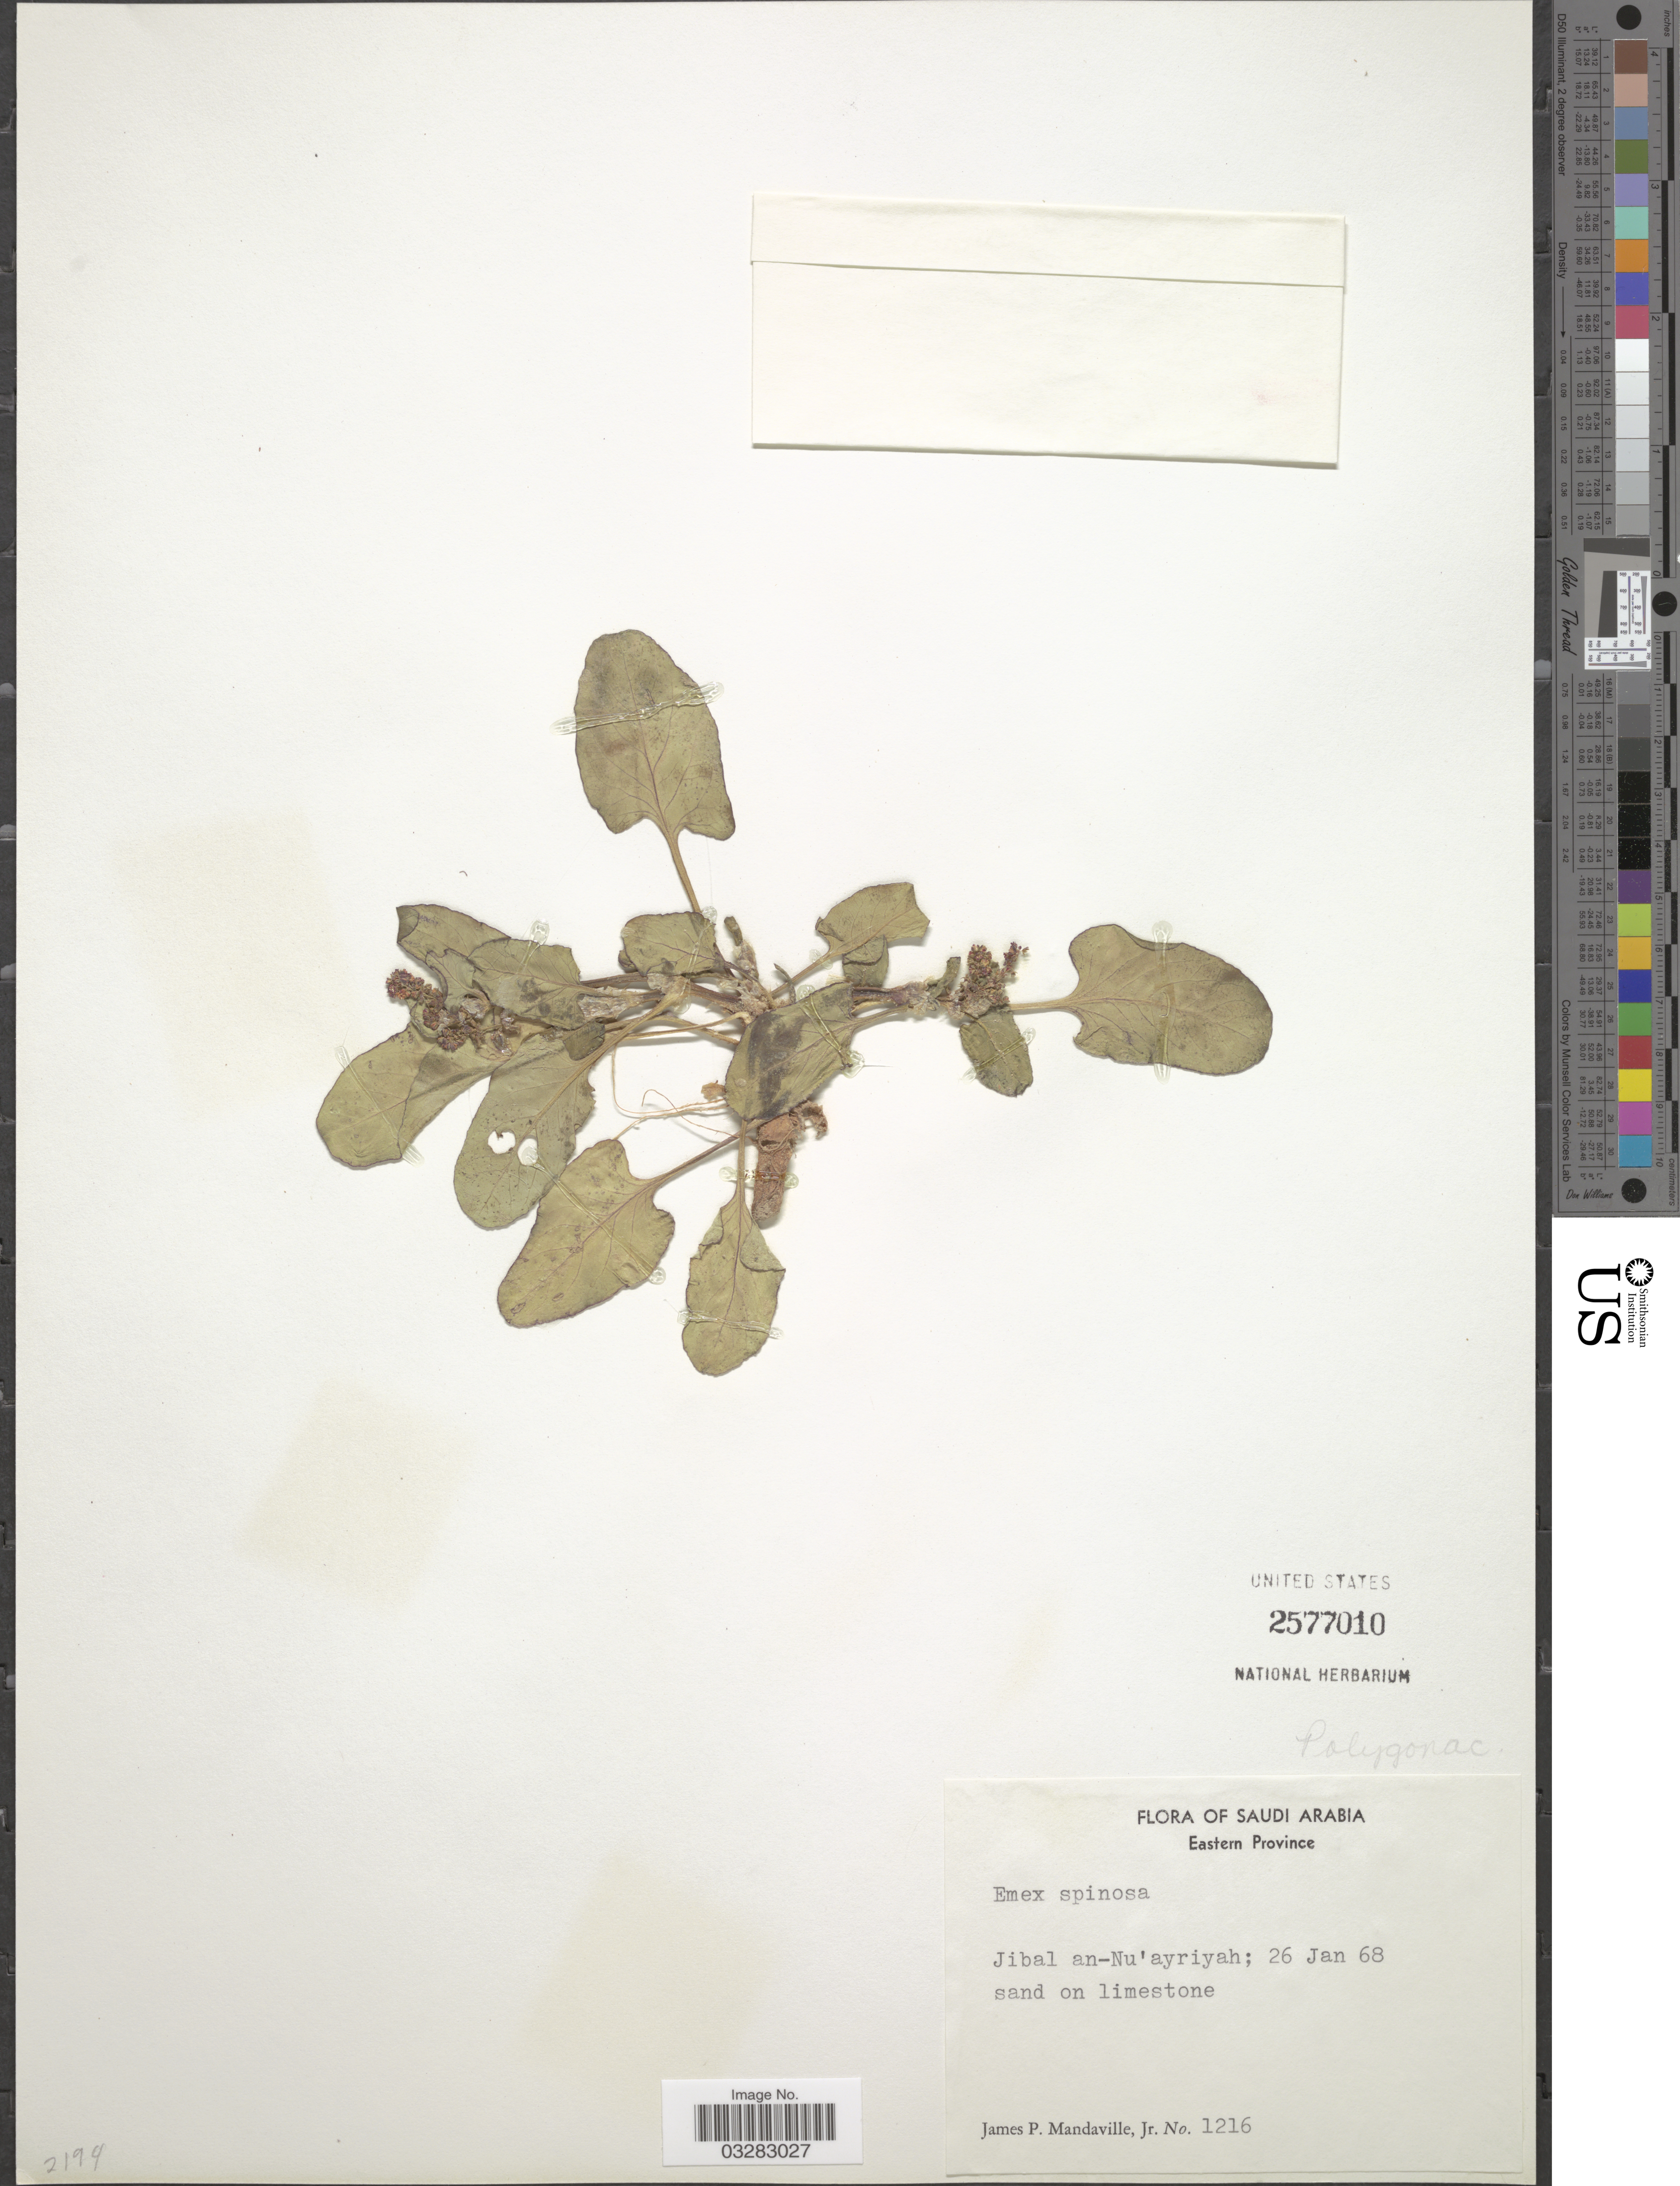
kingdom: Plantae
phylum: Tracheophyta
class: Magnoliopsida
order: Caryophyllales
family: Polygonaceae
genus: Rumex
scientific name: Rumex spinosus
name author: L.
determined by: Strong, Mark T., (BOT), Smithsonian Institution - National Museum of Natural History (UNITED STATES)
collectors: J. Mandaville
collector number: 1216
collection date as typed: Transcribed d/m/y: 26/1/68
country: Saudi Arabia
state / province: Ash Sharqiyah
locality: Eastern Province. Jibal an-Nu'ayriyac.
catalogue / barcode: US 2577010